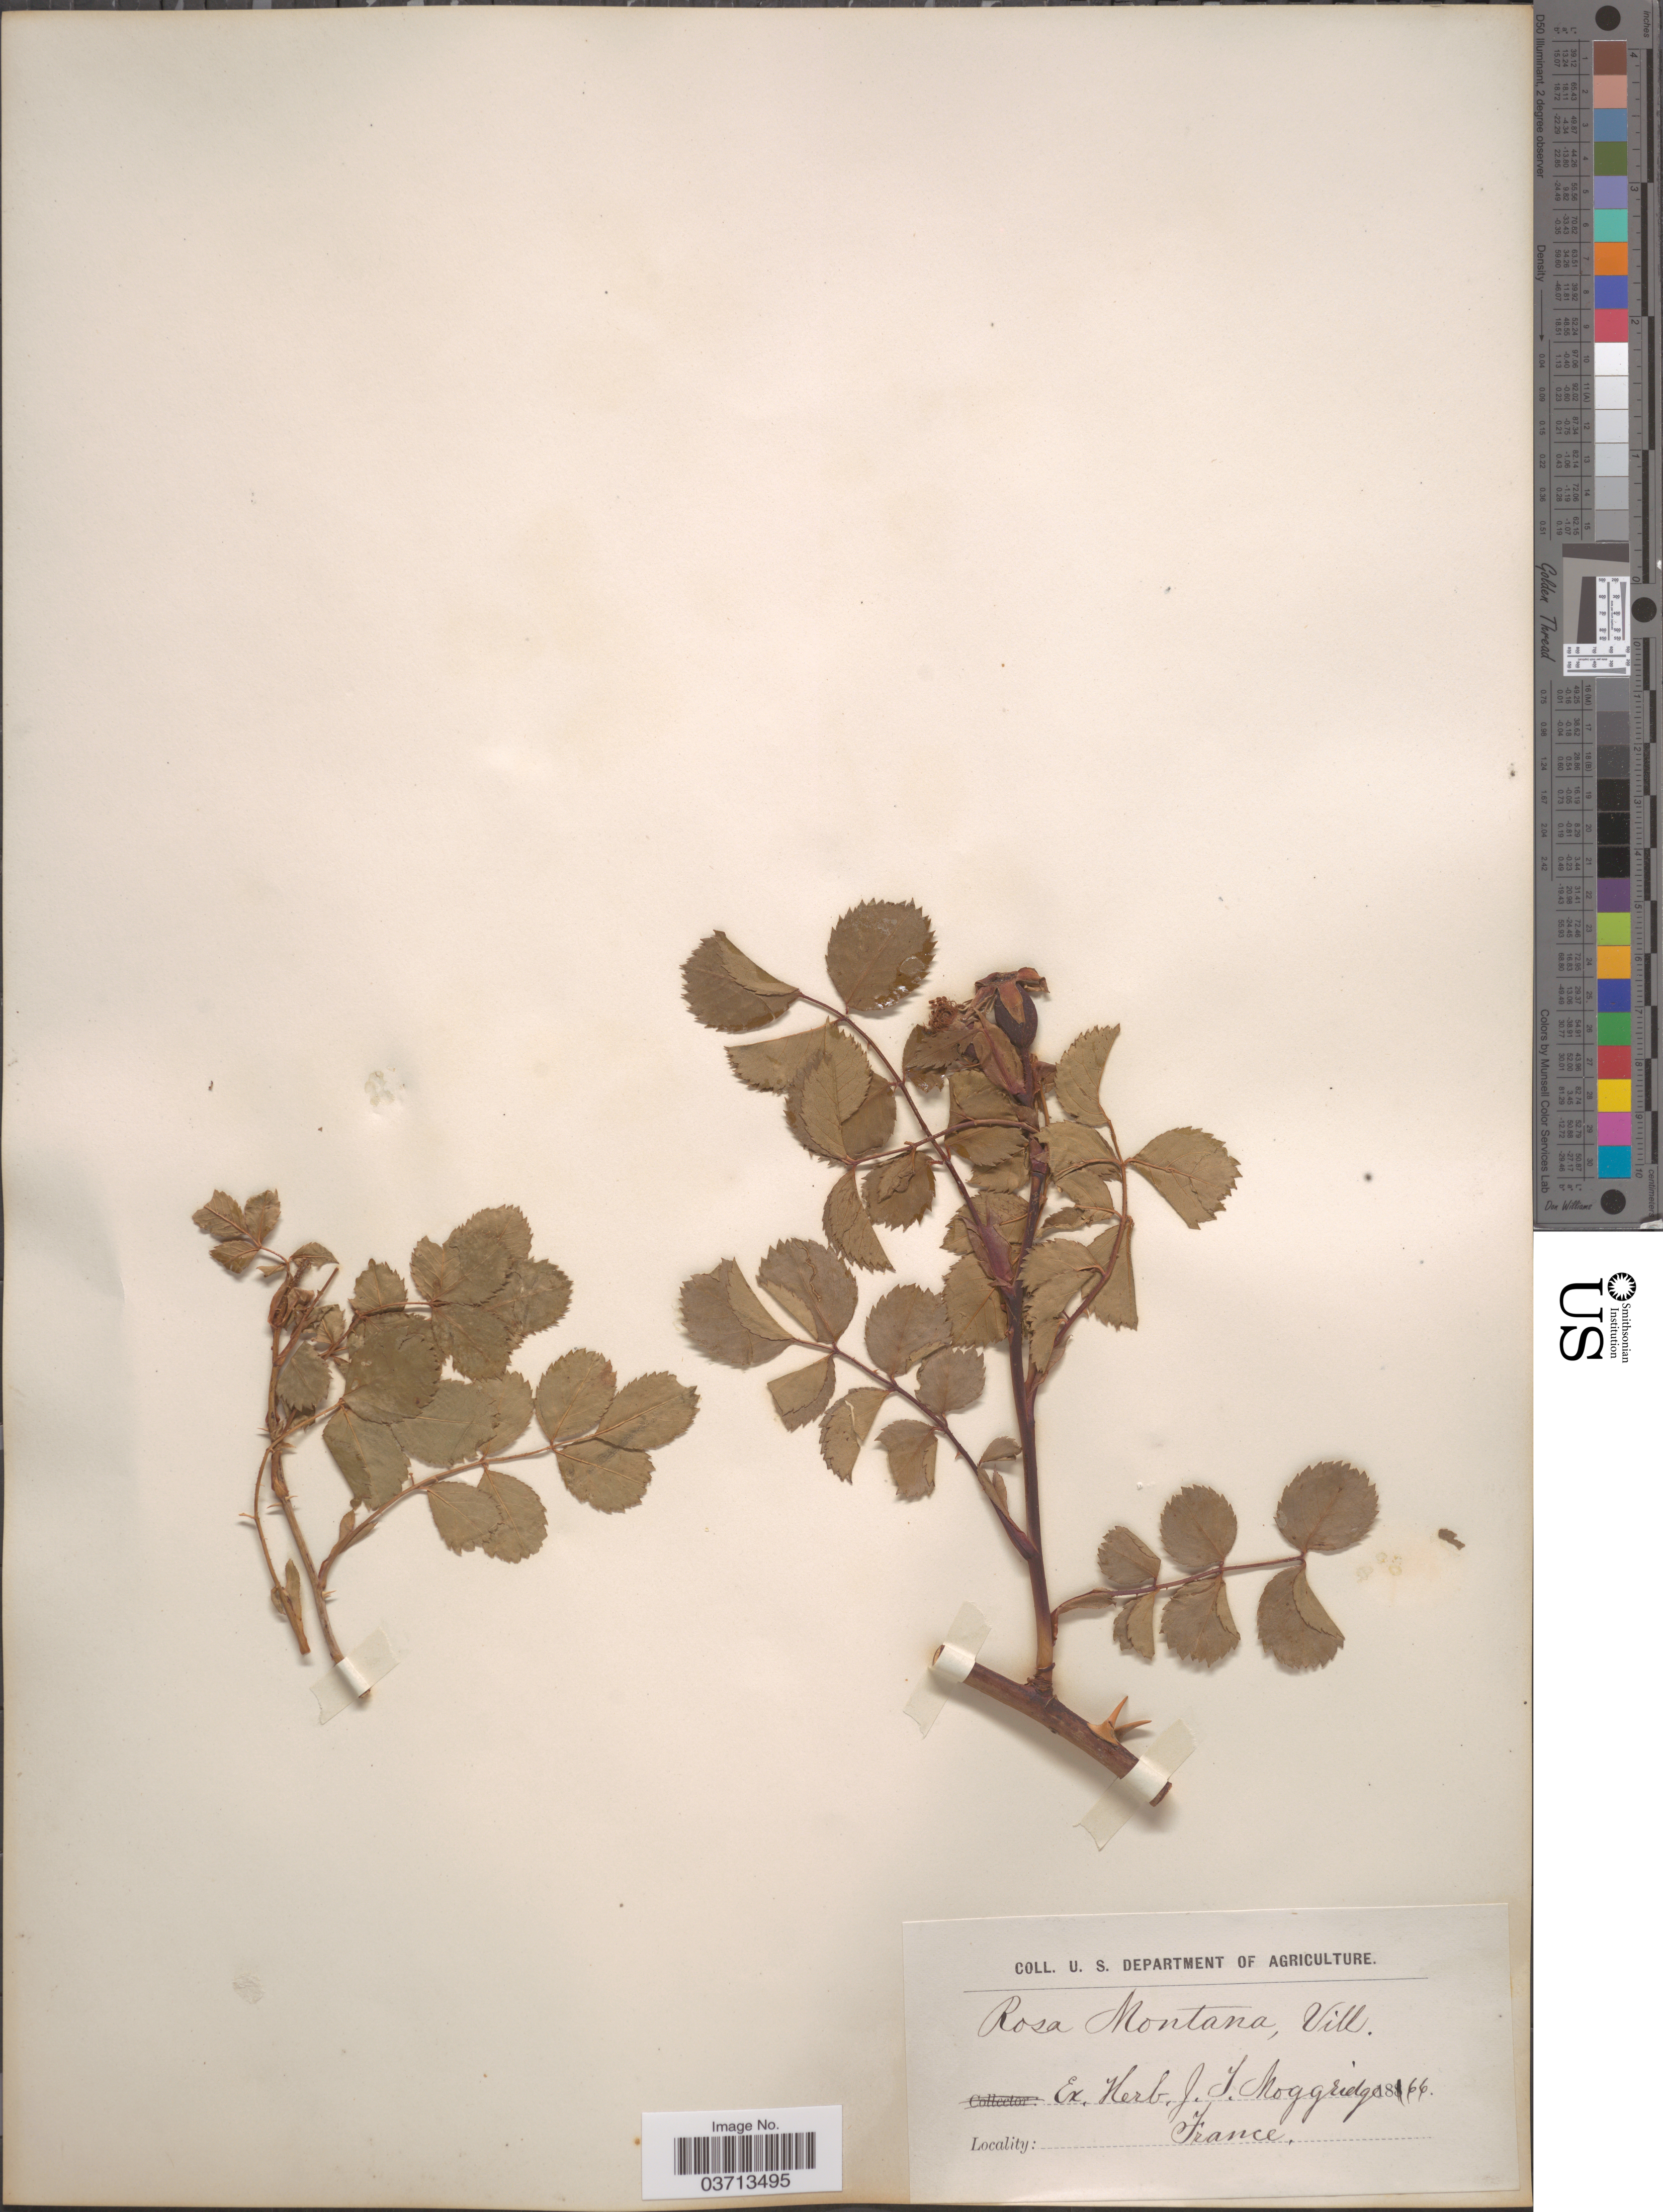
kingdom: Plantae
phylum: Tracheophyta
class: Magnoliopsida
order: Rosales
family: Rosaceae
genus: Rosa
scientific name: Rosa montana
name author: Chaix ex Vill.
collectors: ex herb. J.T. Moggridge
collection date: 1866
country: France